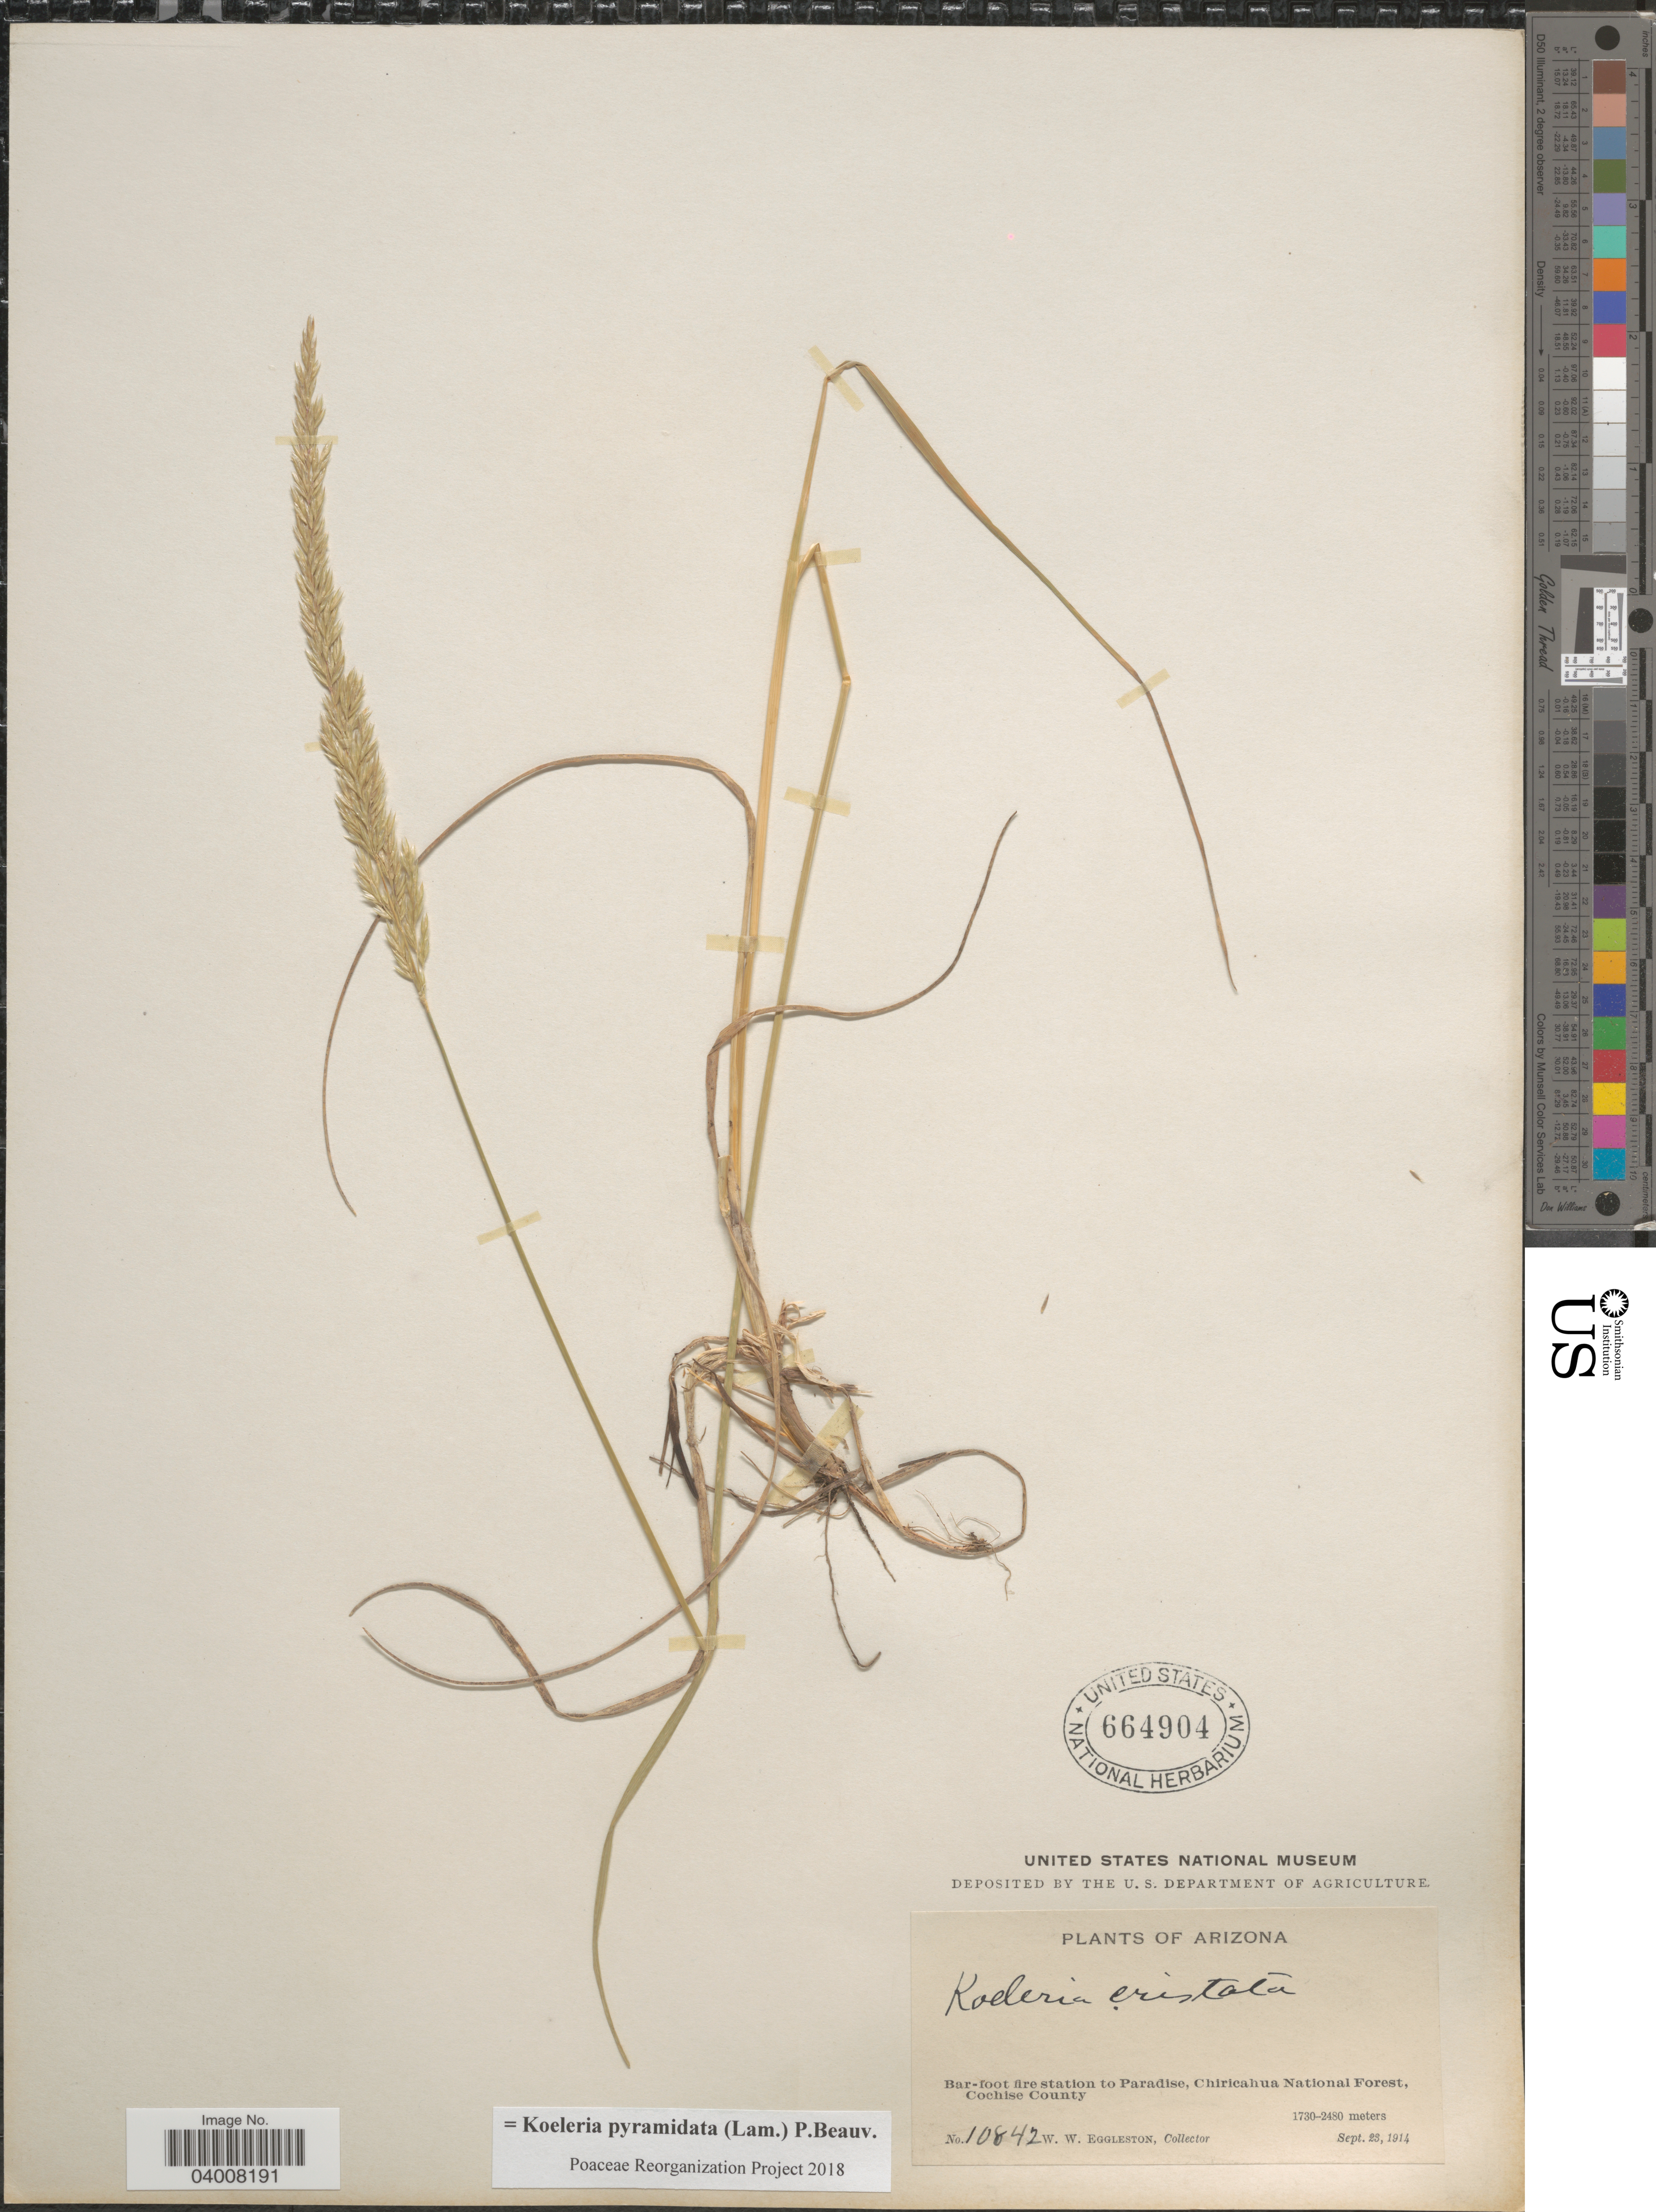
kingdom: Plantae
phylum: Tracheophyta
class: Liliopsida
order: Poales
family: Poaceae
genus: Koeleria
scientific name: Koeleria pyramidata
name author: (Lam.) P. Beauv.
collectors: W. W. Eggleston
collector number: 10842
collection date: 1914-09-23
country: United States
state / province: Arizona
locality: Bar-foot fire station to Paradise, Chiricahua National Forest, Cochise County.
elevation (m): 1730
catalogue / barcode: US 664904